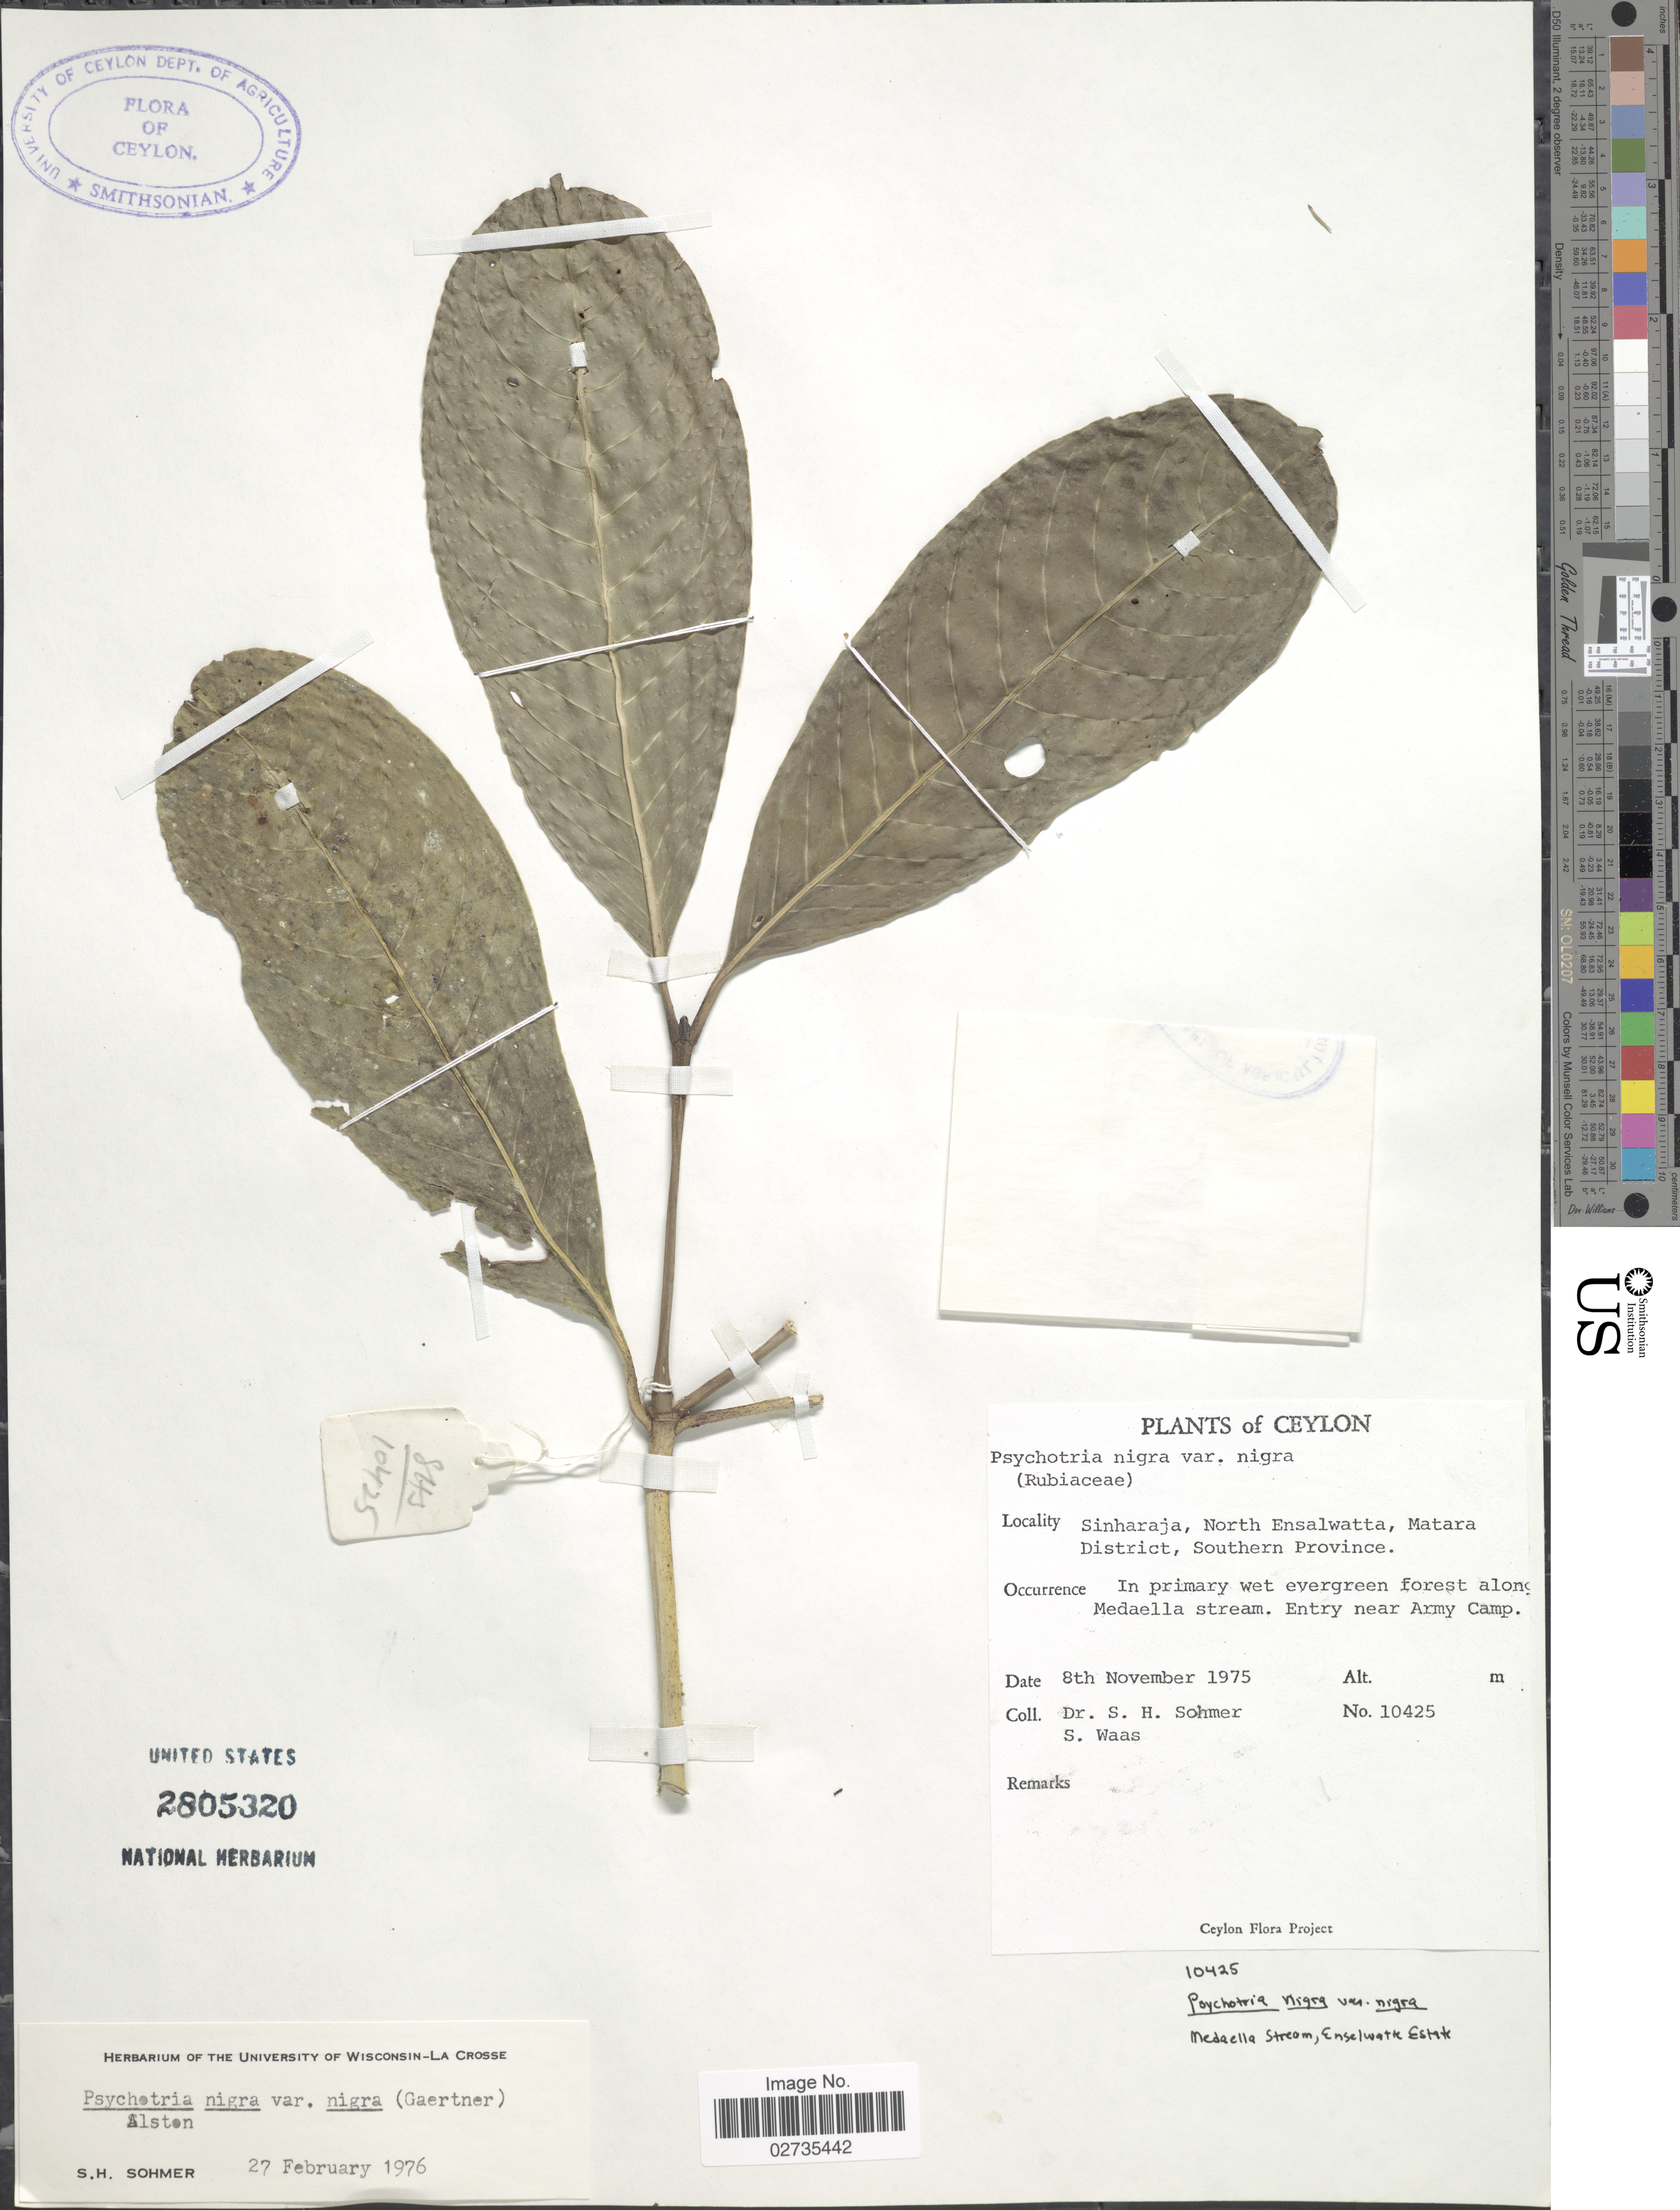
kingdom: Plantae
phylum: Tracheophyta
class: Magnoliopsida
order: Gentianales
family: Rubiaceae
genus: Psychotria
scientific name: Psychotria nigra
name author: (Gaertn.) Alston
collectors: S. H. Sohmer & S. Waas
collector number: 10425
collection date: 1975-11-08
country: Sri Lanka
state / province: Southern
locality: Ceylon. Sinharaja, North Ensalwatta, Matara District. Along Medaella stream. Entry near Army Camp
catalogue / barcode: US 2805320